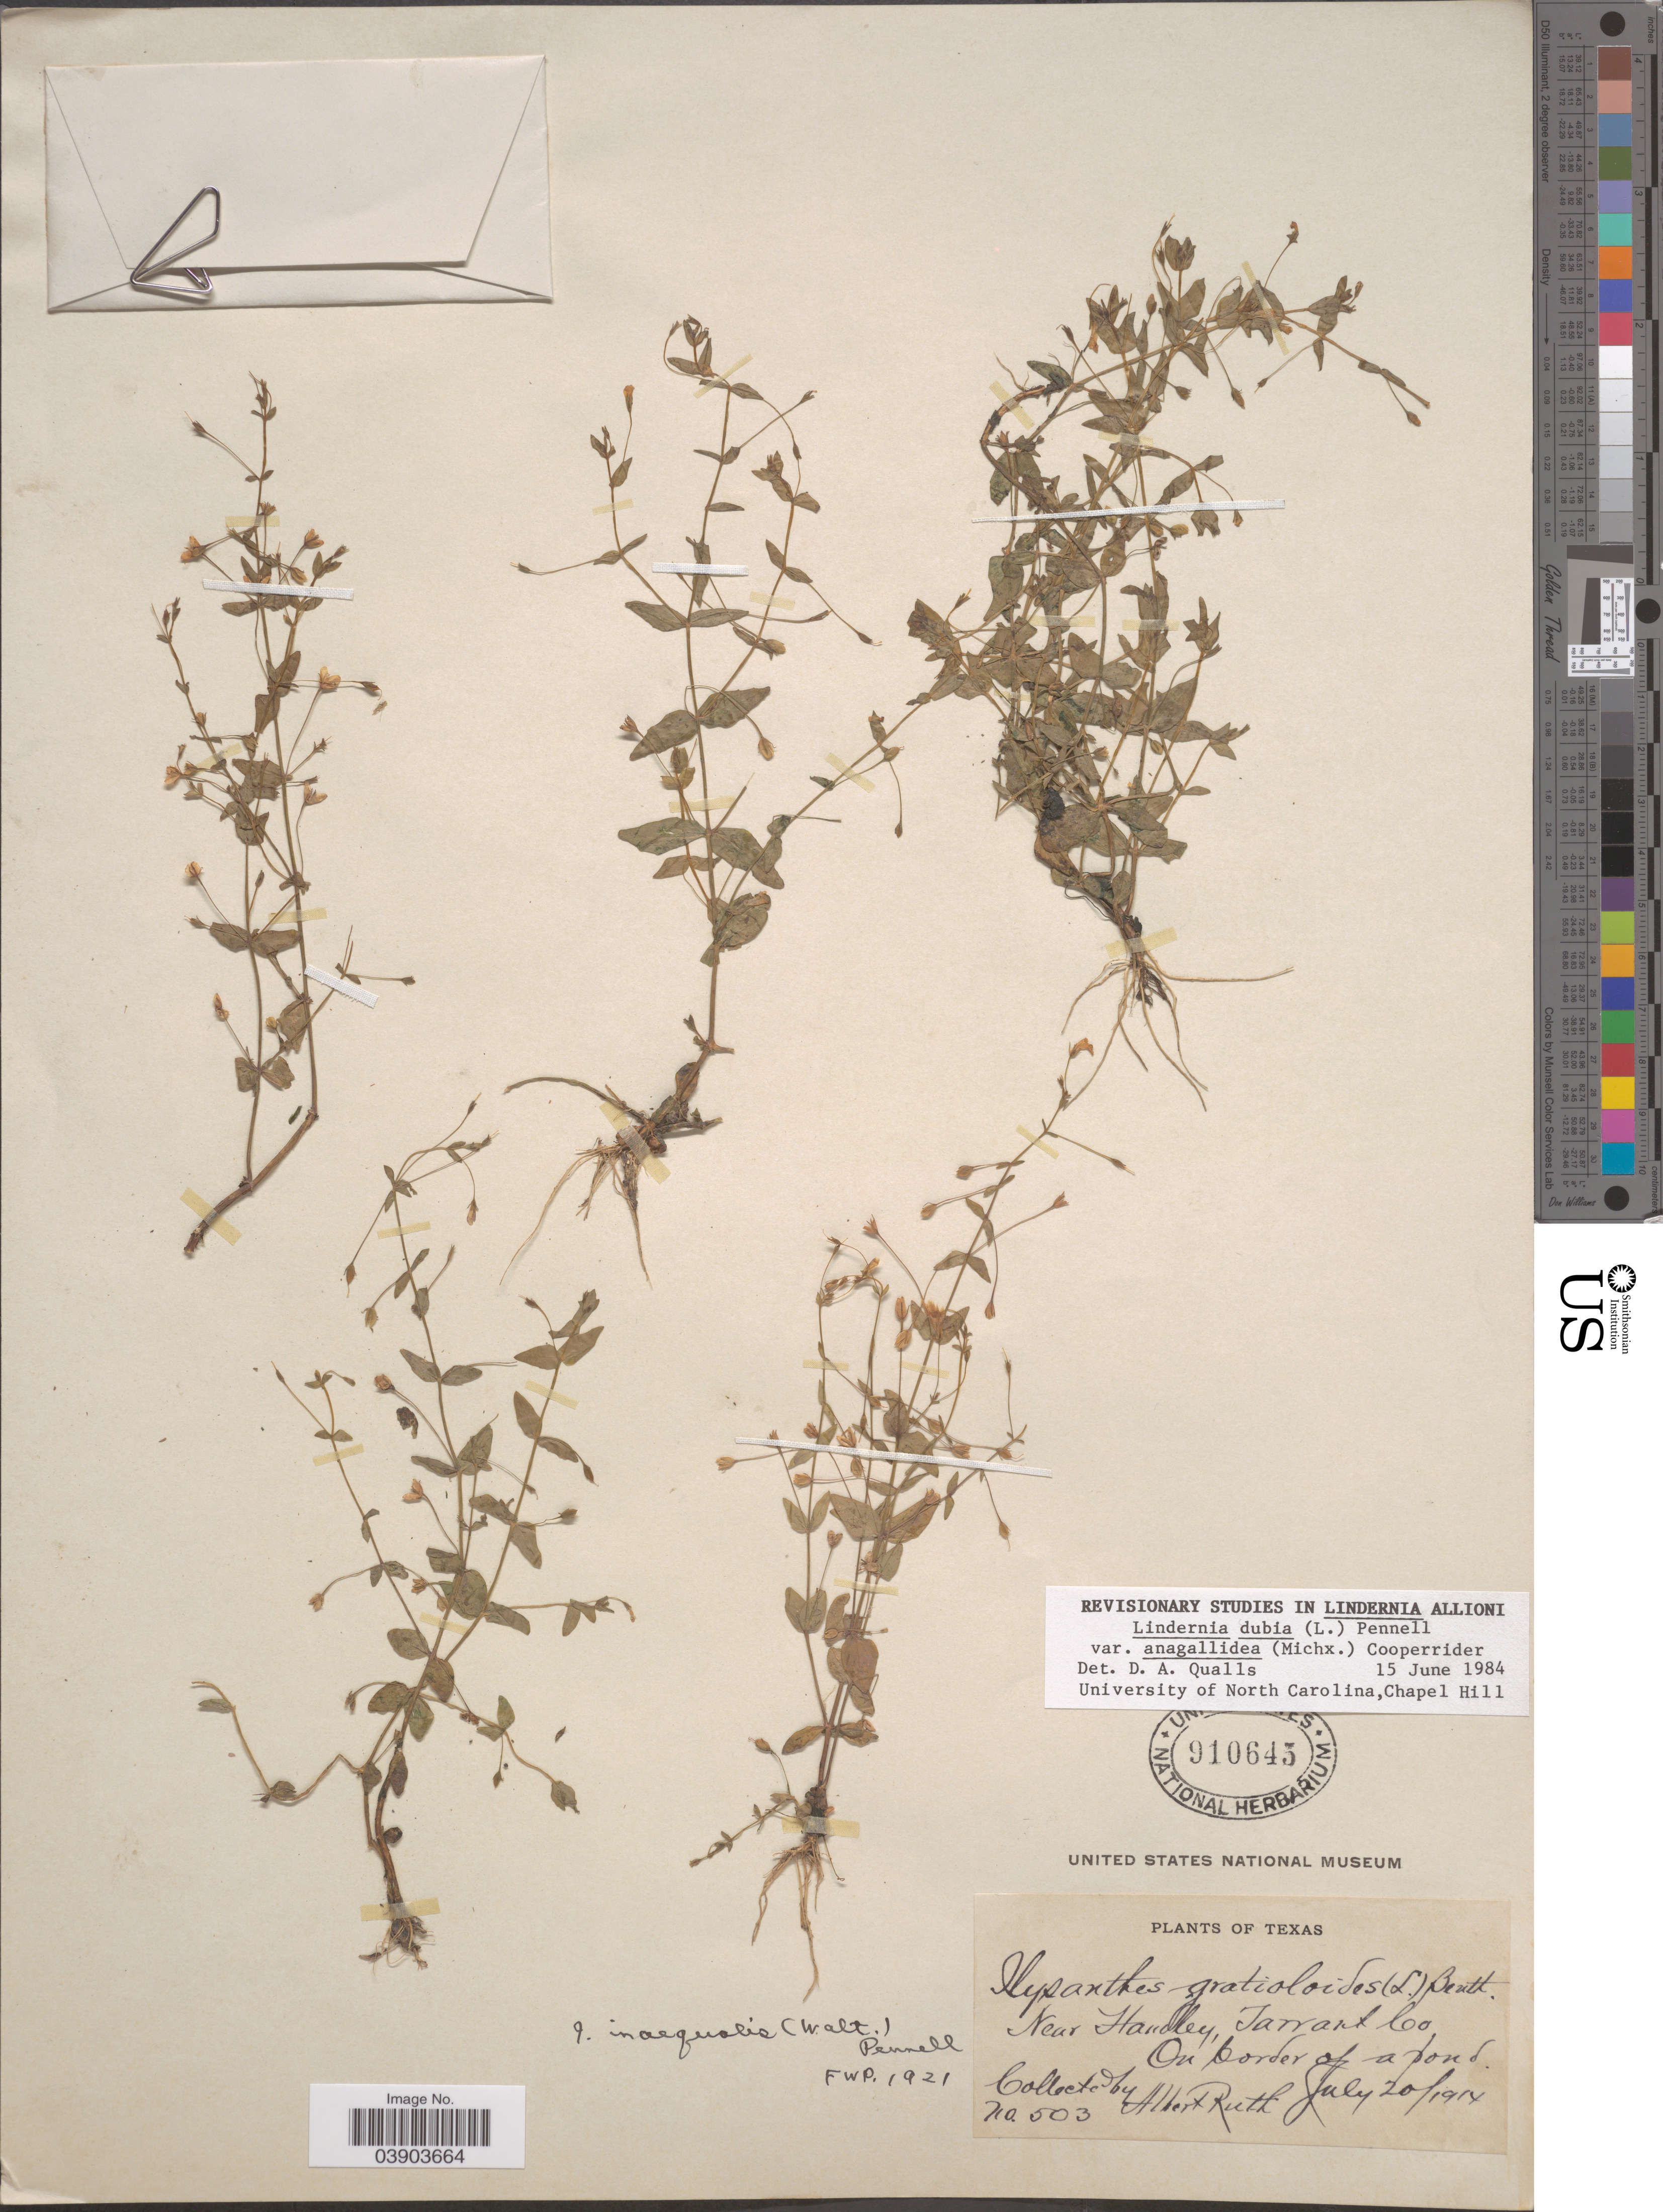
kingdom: Plantae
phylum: Tracheophyta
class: Magnoliopsida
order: Lamiales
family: Linderniaceae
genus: Lindernia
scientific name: Lindernia dubia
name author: (L.) Pennell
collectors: A. Ruth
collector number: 503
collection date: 1914-07-20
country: United States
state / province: Texas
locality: Near Handley, Tarrant Co. On border of a pond.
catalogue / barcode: US 910645